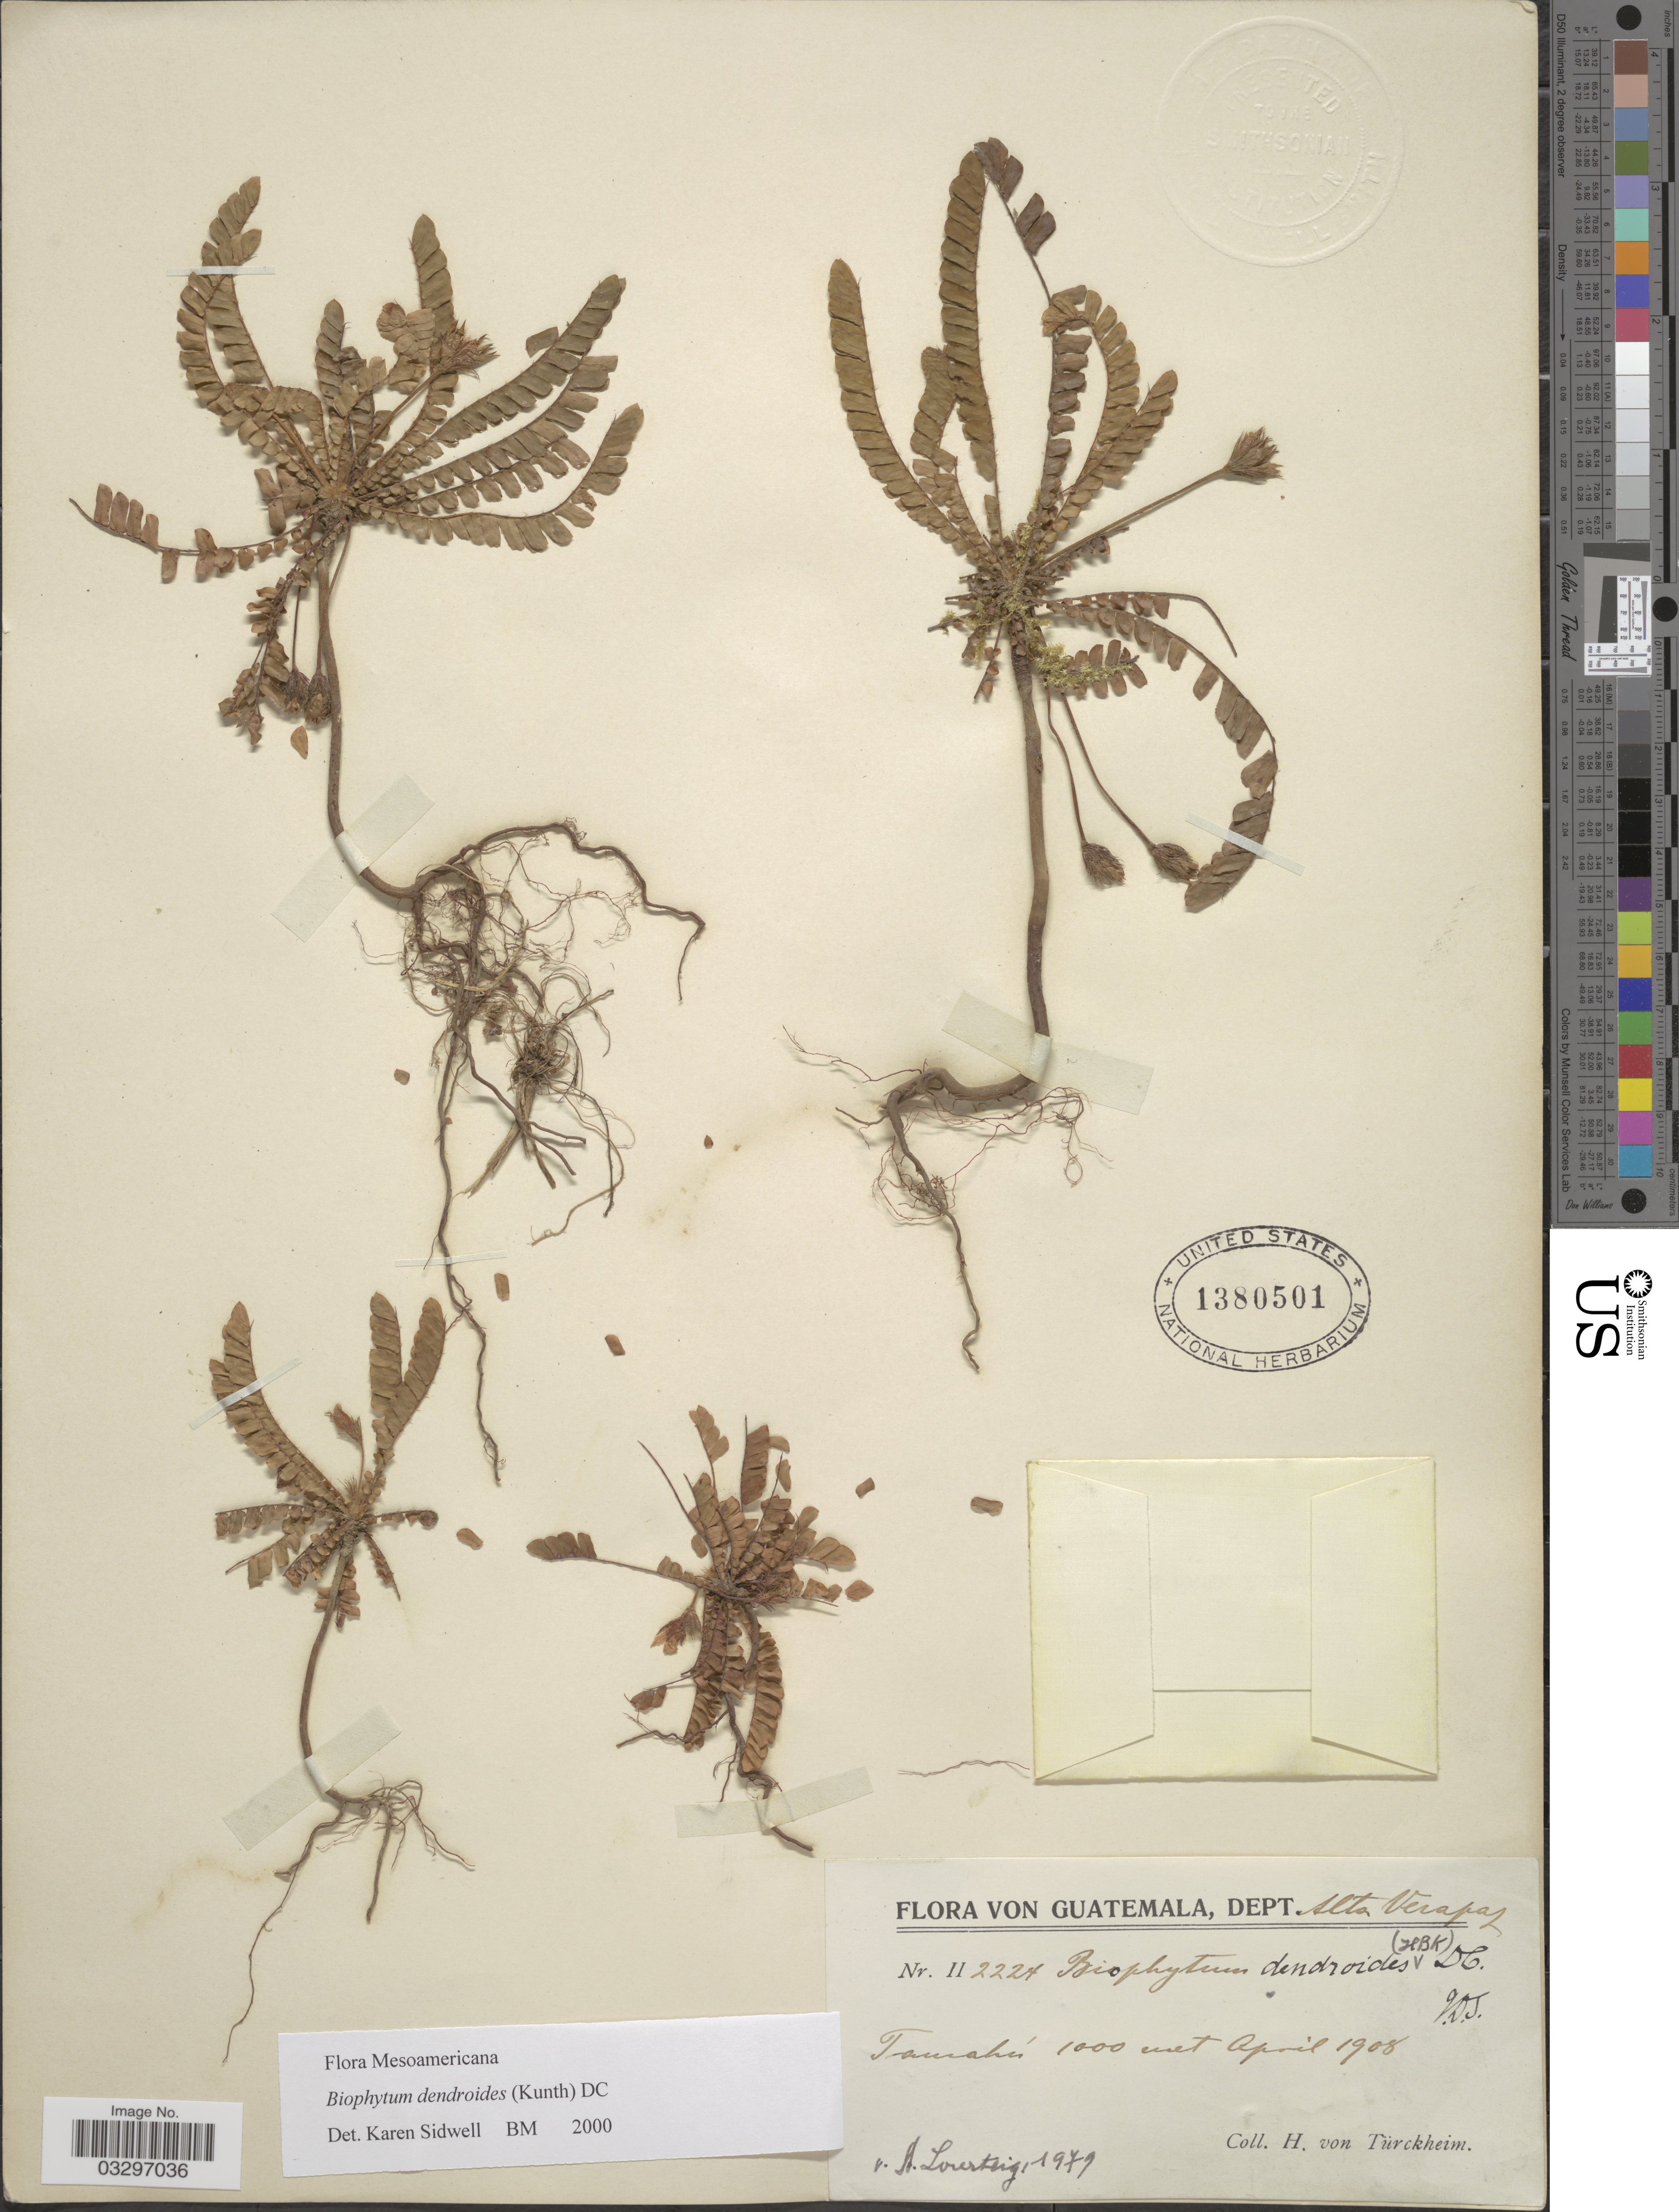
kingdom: Plantae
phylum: Tracheophyta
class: Magnoliopsida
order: Oxalidales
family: Oxalidaceae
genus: Biophytum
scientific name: Biophytum dendroides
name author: (Kunth) DC.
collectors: H. von Türckheim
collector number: II2224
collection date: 1908-04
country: Guatemala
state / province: Alta Verapaz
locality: Tamahú, Dept. Alta Verapaz.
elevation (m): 1000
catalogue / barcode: US 1380501